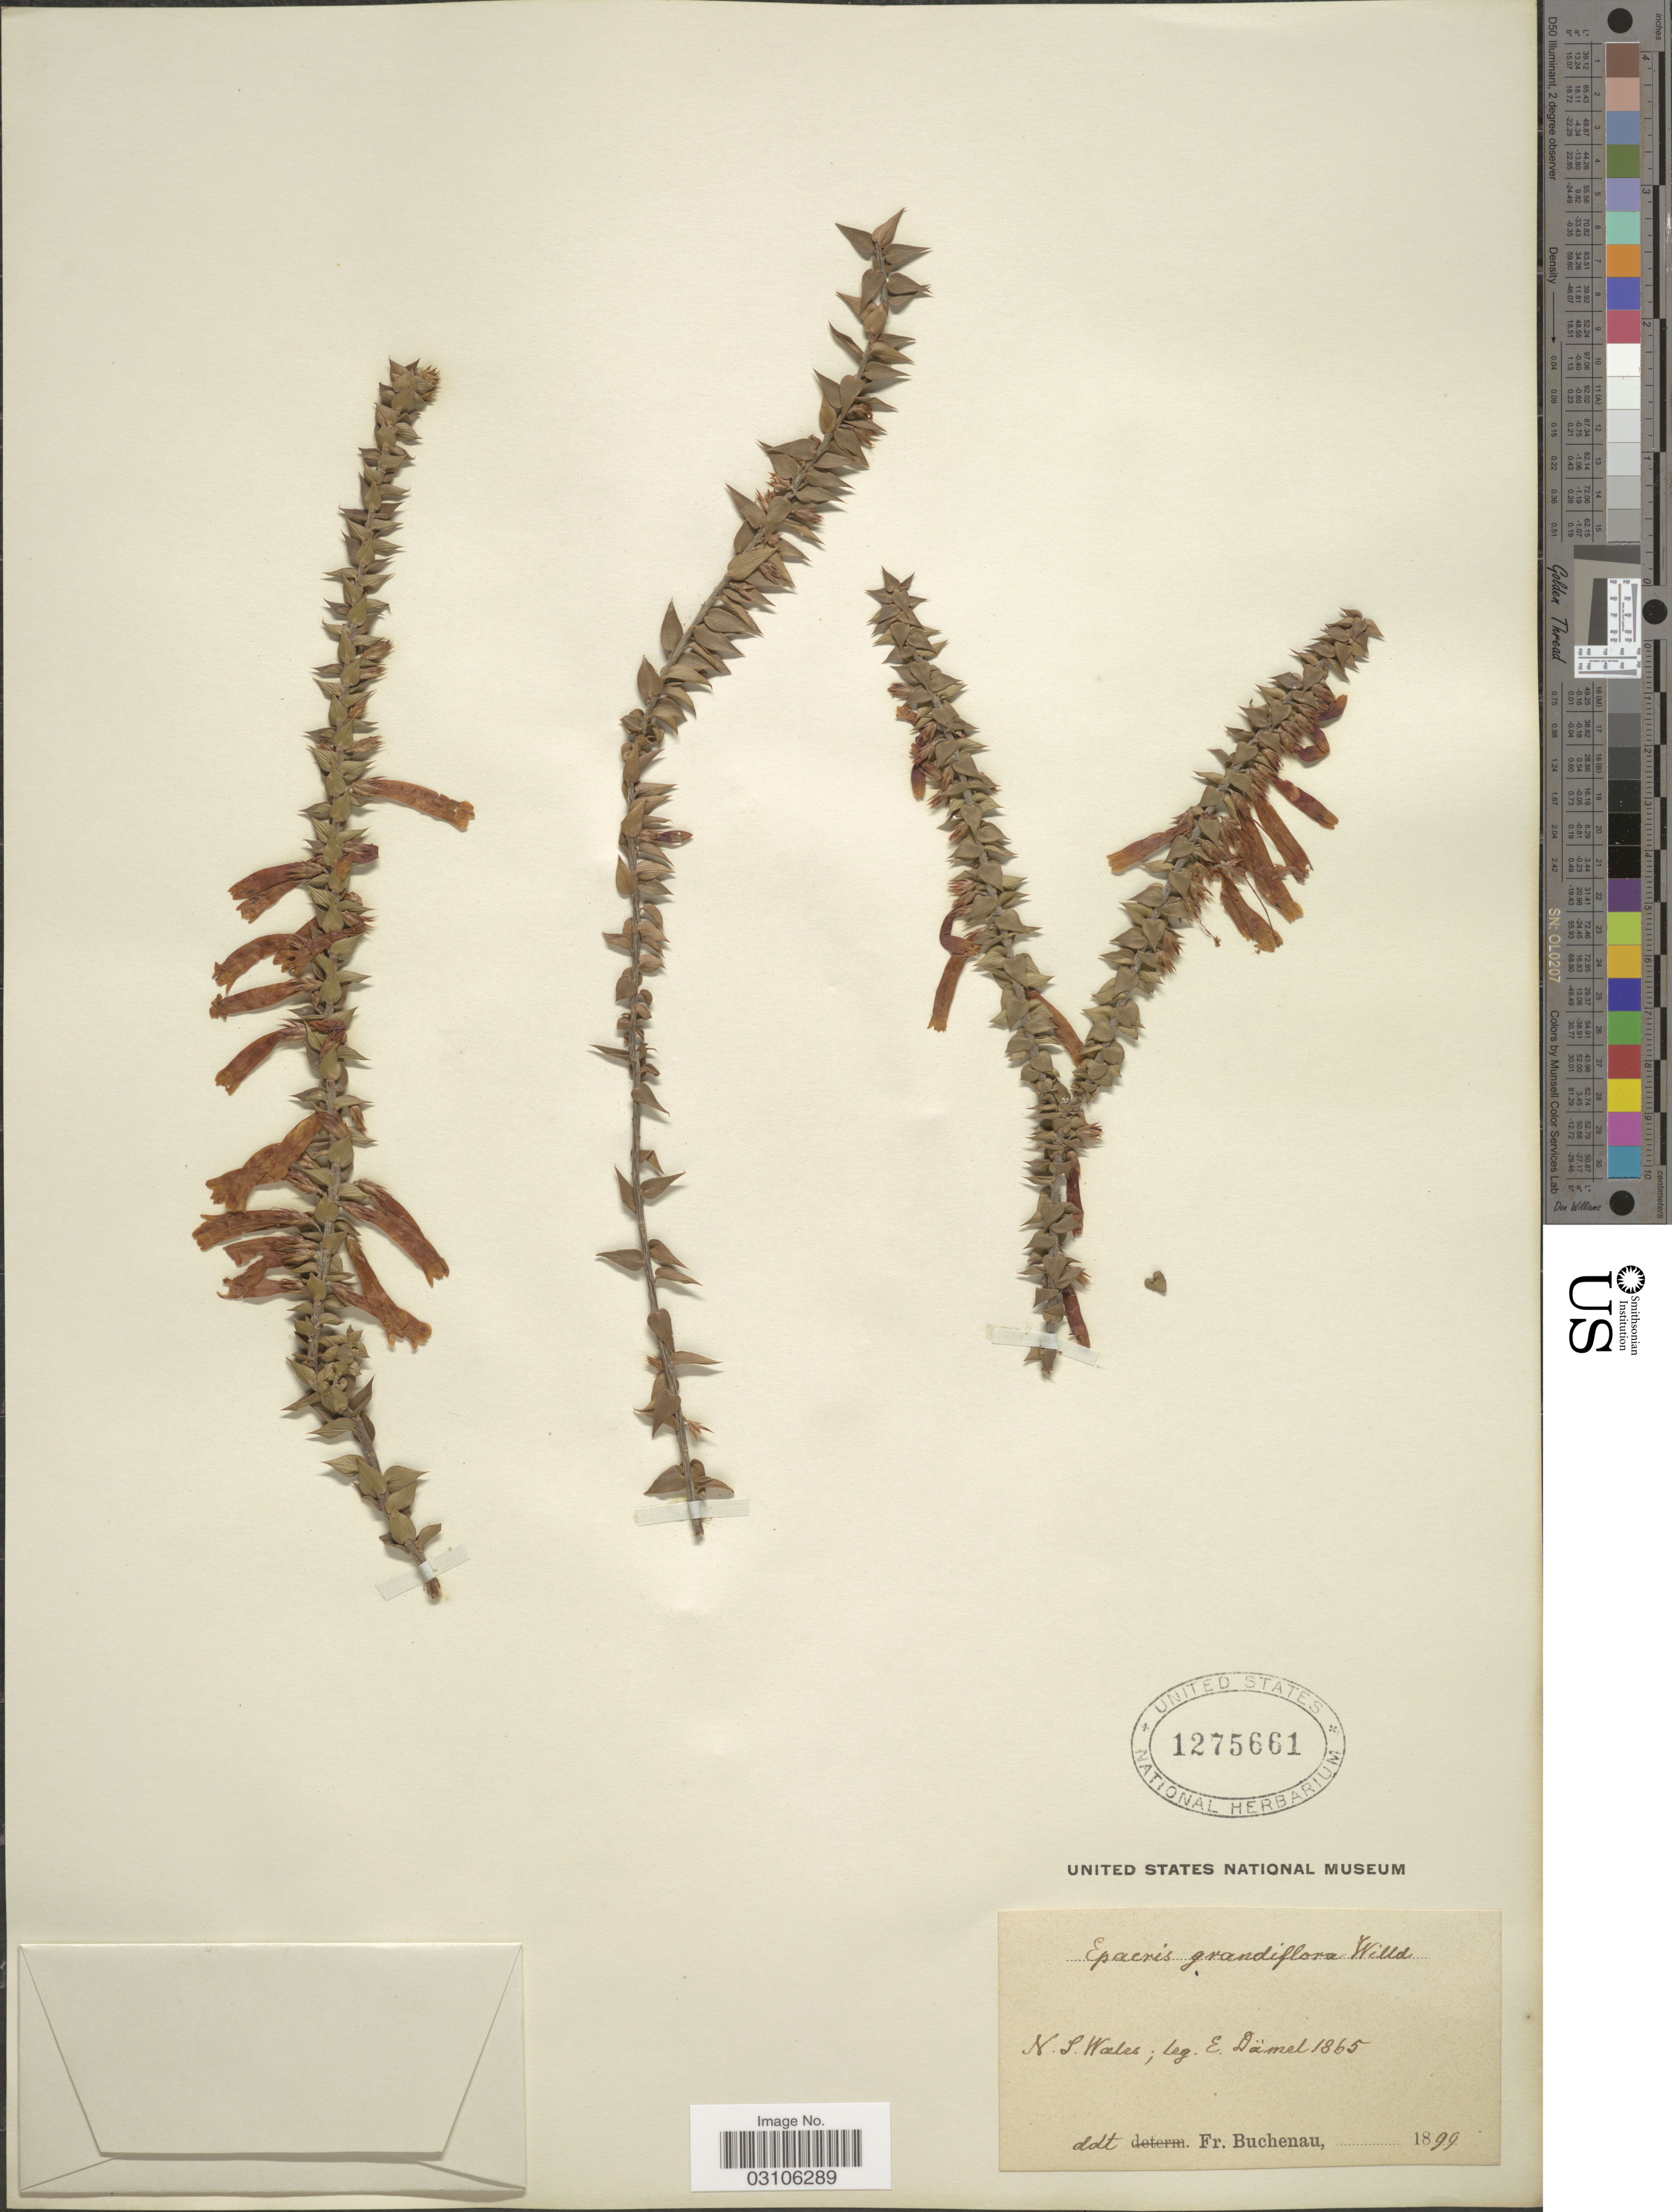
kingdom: Plantae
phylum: Tracheophyta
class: Magnoliopsida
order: Ericales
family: Ericaceae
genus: Epacris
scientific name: Epacris grandiflora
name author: Willd.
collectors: E. Damel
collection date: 1865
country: Australia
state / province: New South Wales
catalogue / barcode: US 1275661